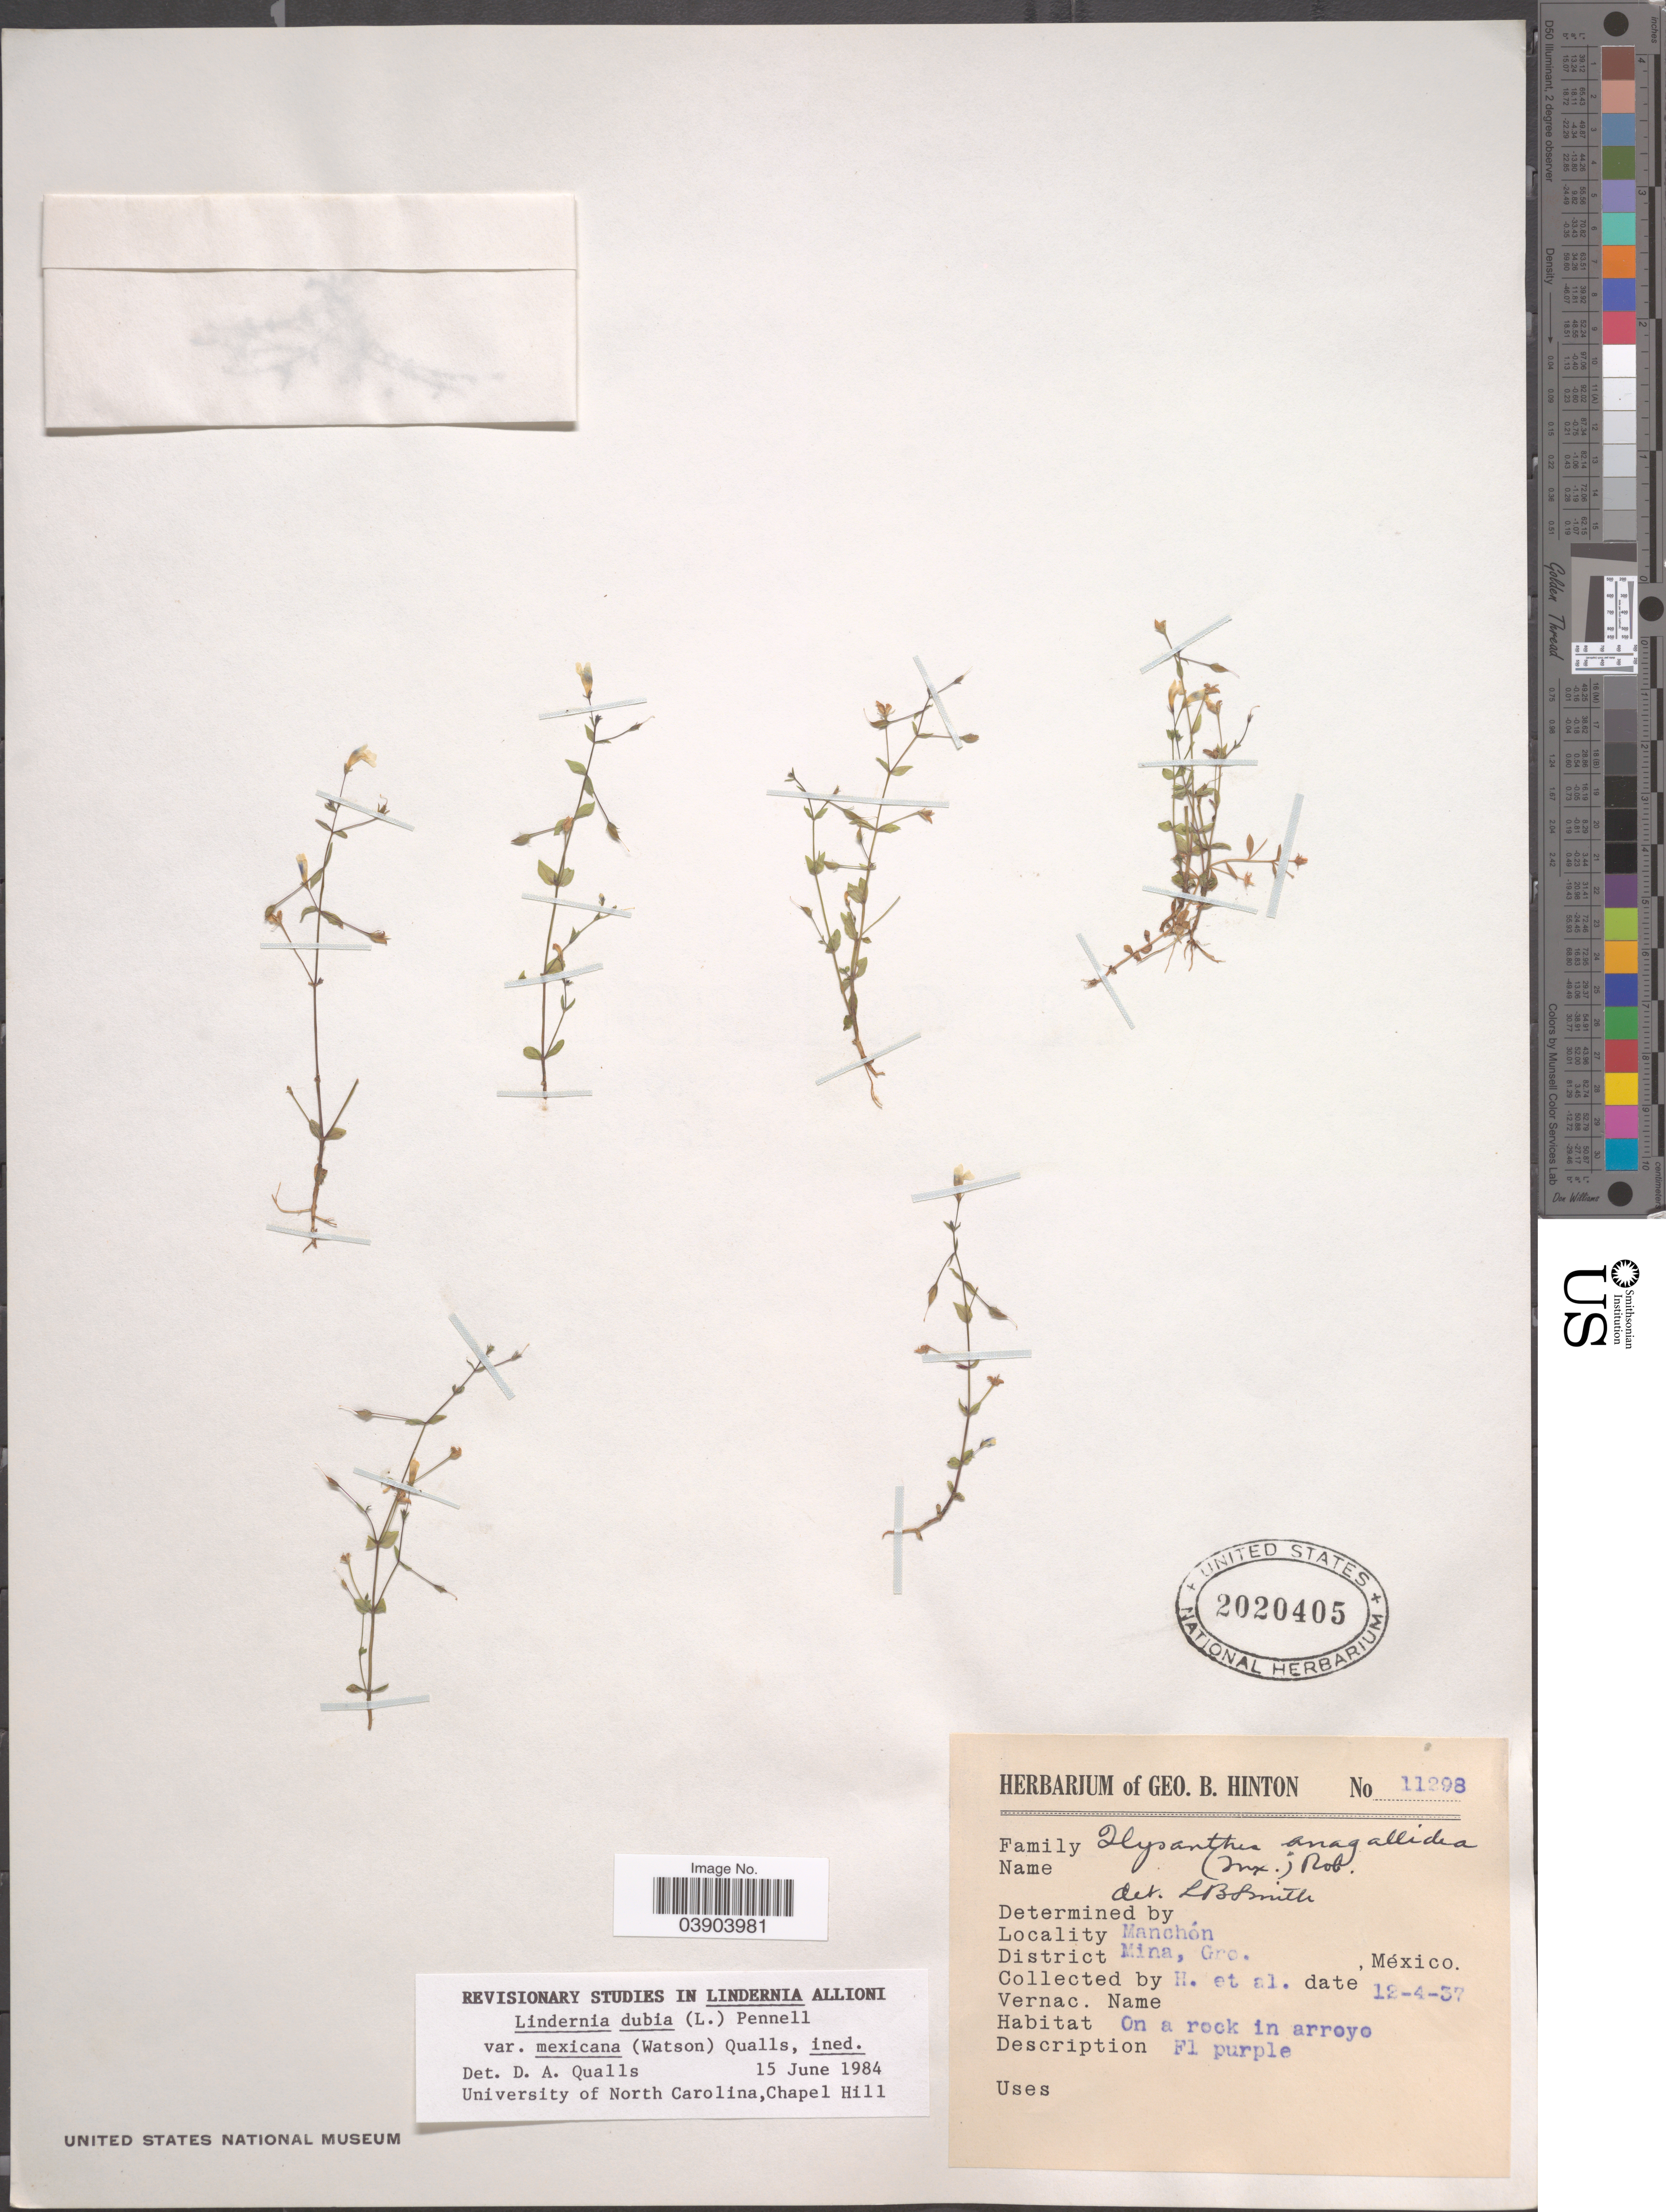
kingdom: Plantae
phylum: Tracheophyta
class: Magnoliopsida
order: Lamiales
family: Linderniaceae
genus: Lindernia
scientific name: Lindernia dubia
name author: (L.) Pennell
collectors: G. B. Hinton & et al.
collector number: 11298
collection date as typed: Transcribed d/m/y: 12/4/37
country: Mexico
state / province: Guerrero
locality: Manchón. District Mina.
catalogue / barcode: US 2020405